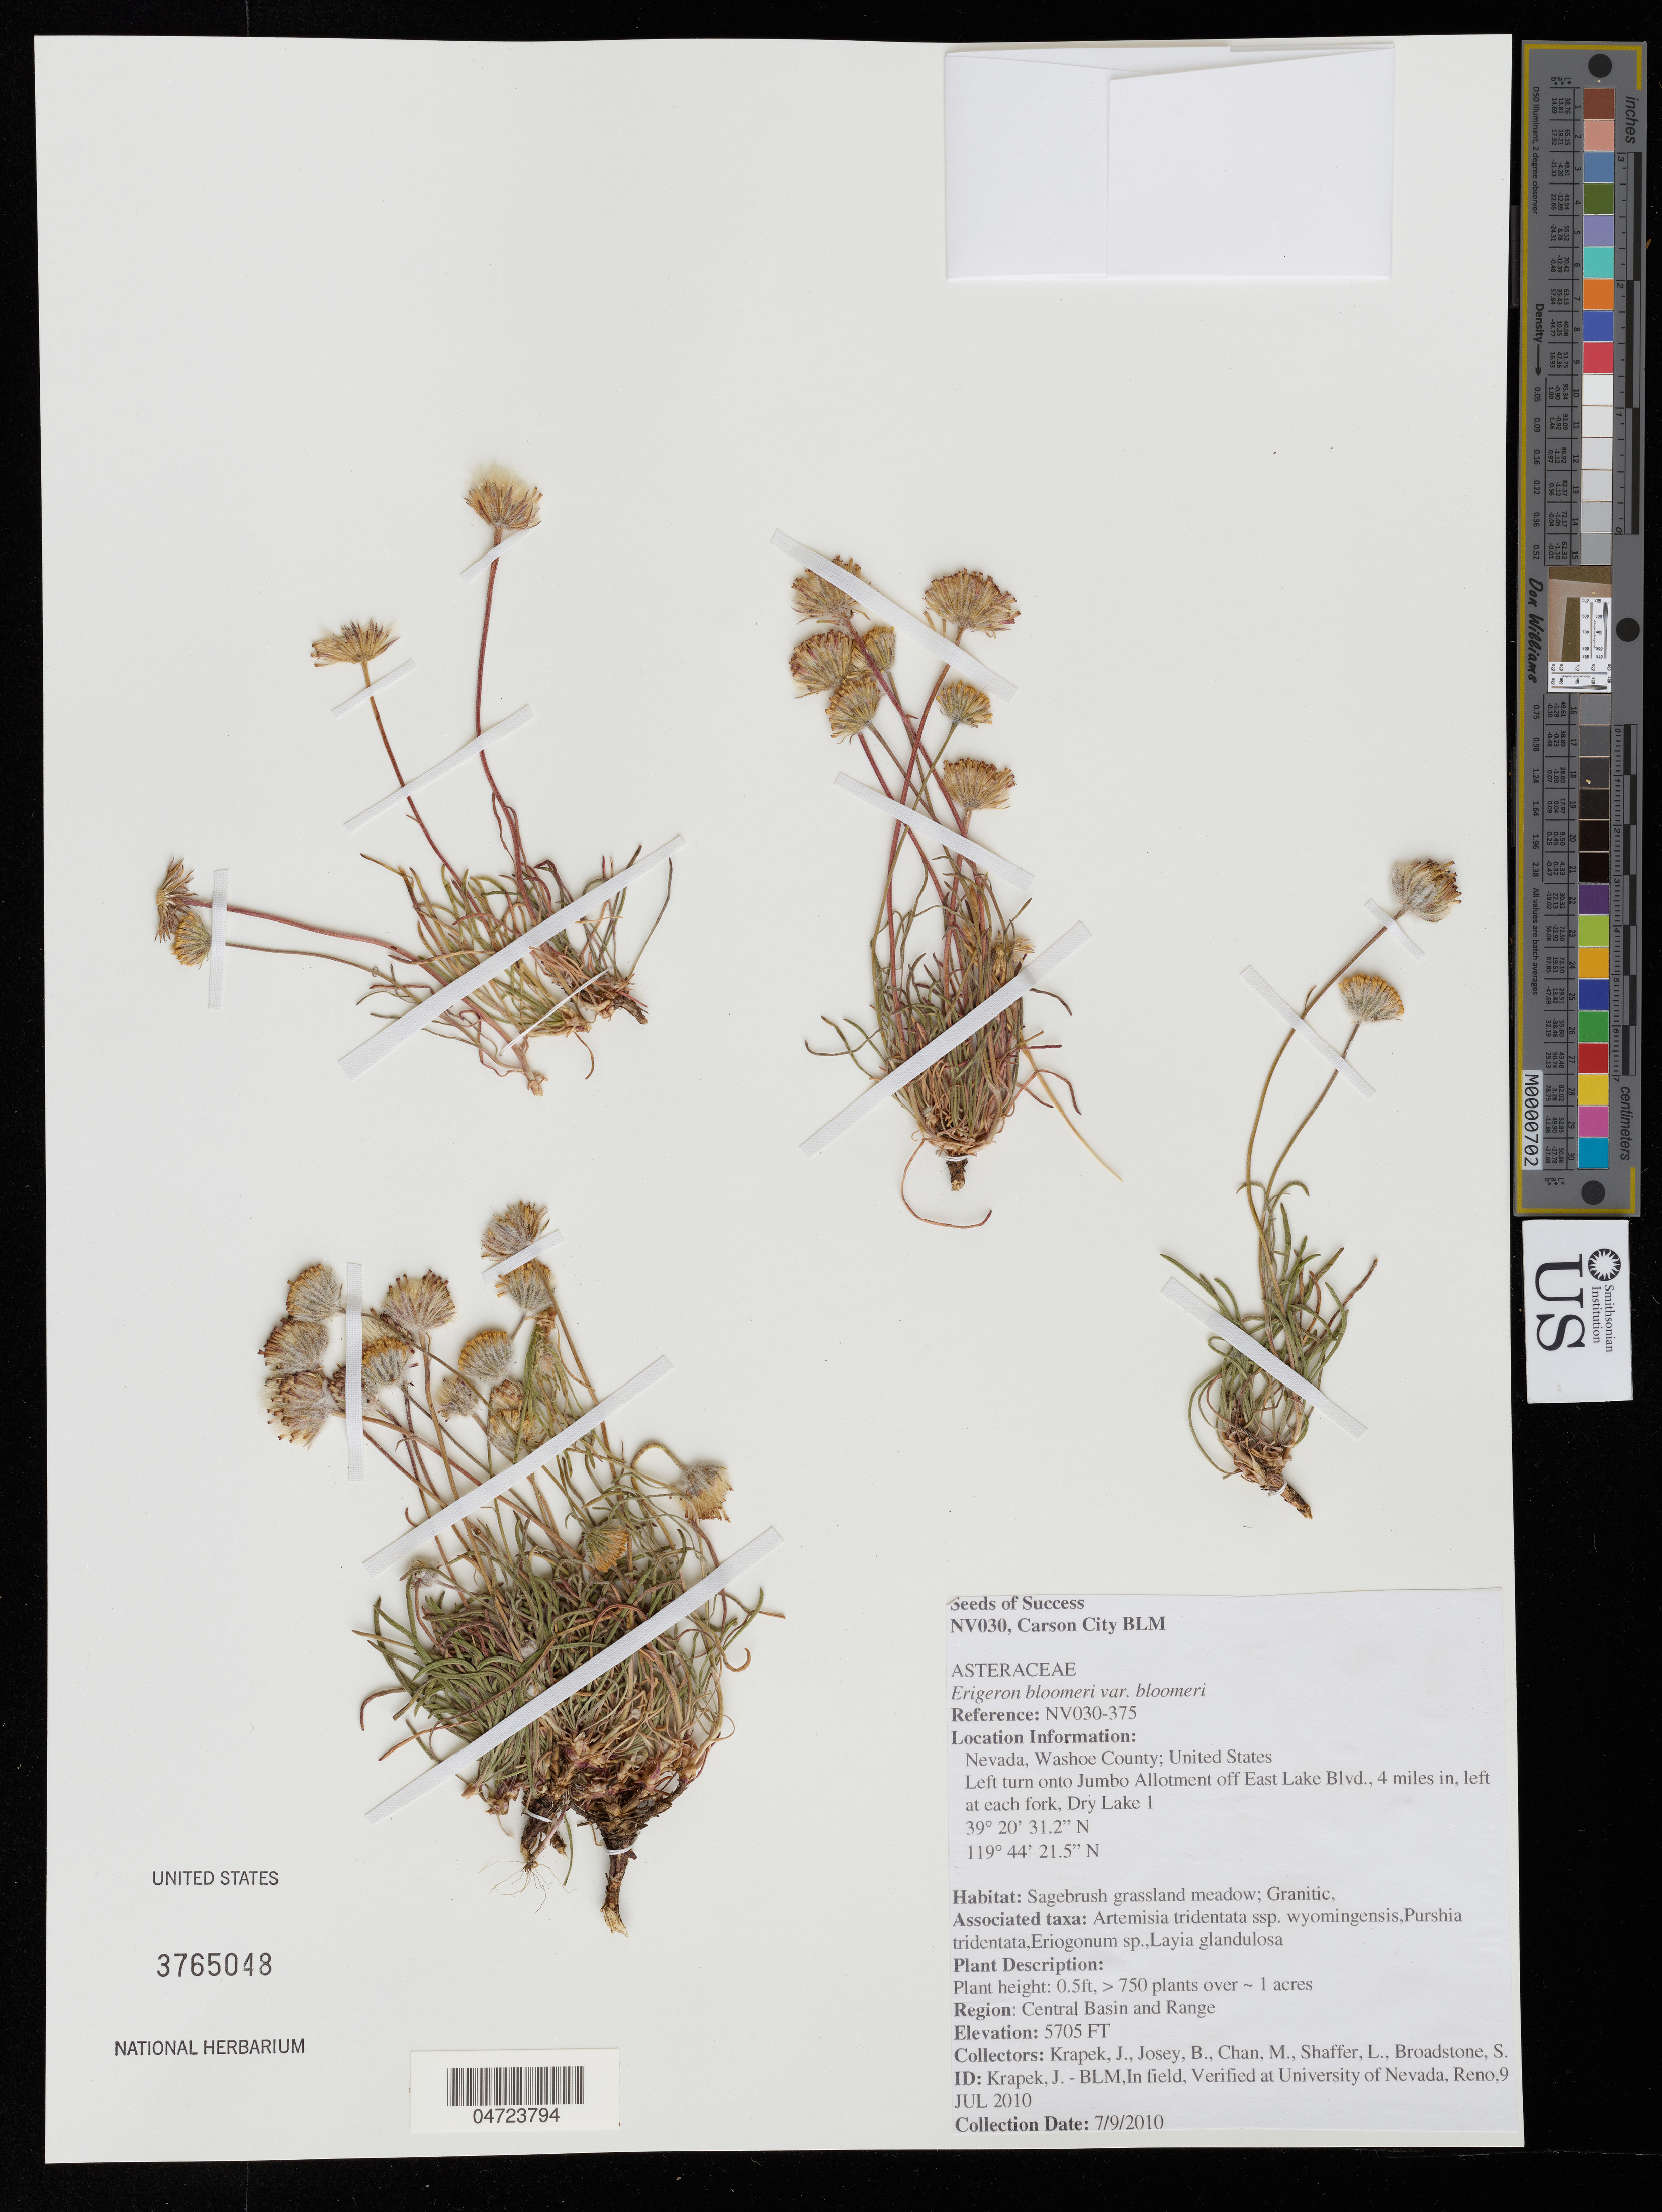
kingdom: Plantae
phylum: Tracheophyta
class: Magnoliopsida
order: Asterales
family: Asteraceae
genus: Erigeron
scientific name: Erigeron bloomeri var. bloomeri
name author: A. Gray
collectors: J. Krapek, B. Josey, M. Chan, L. Shaffer & et al.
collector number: NV030-375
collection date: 2010-07-09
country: United States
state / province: Nevada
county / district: Washoe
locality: Washoe County. Left turn onto Jumbo Allotment off East Lake Blvd., 4 miles in, left at each fork, Dry Lake 1. Region: Central Basin and Range.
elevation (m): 1739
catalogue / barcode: US 3765048